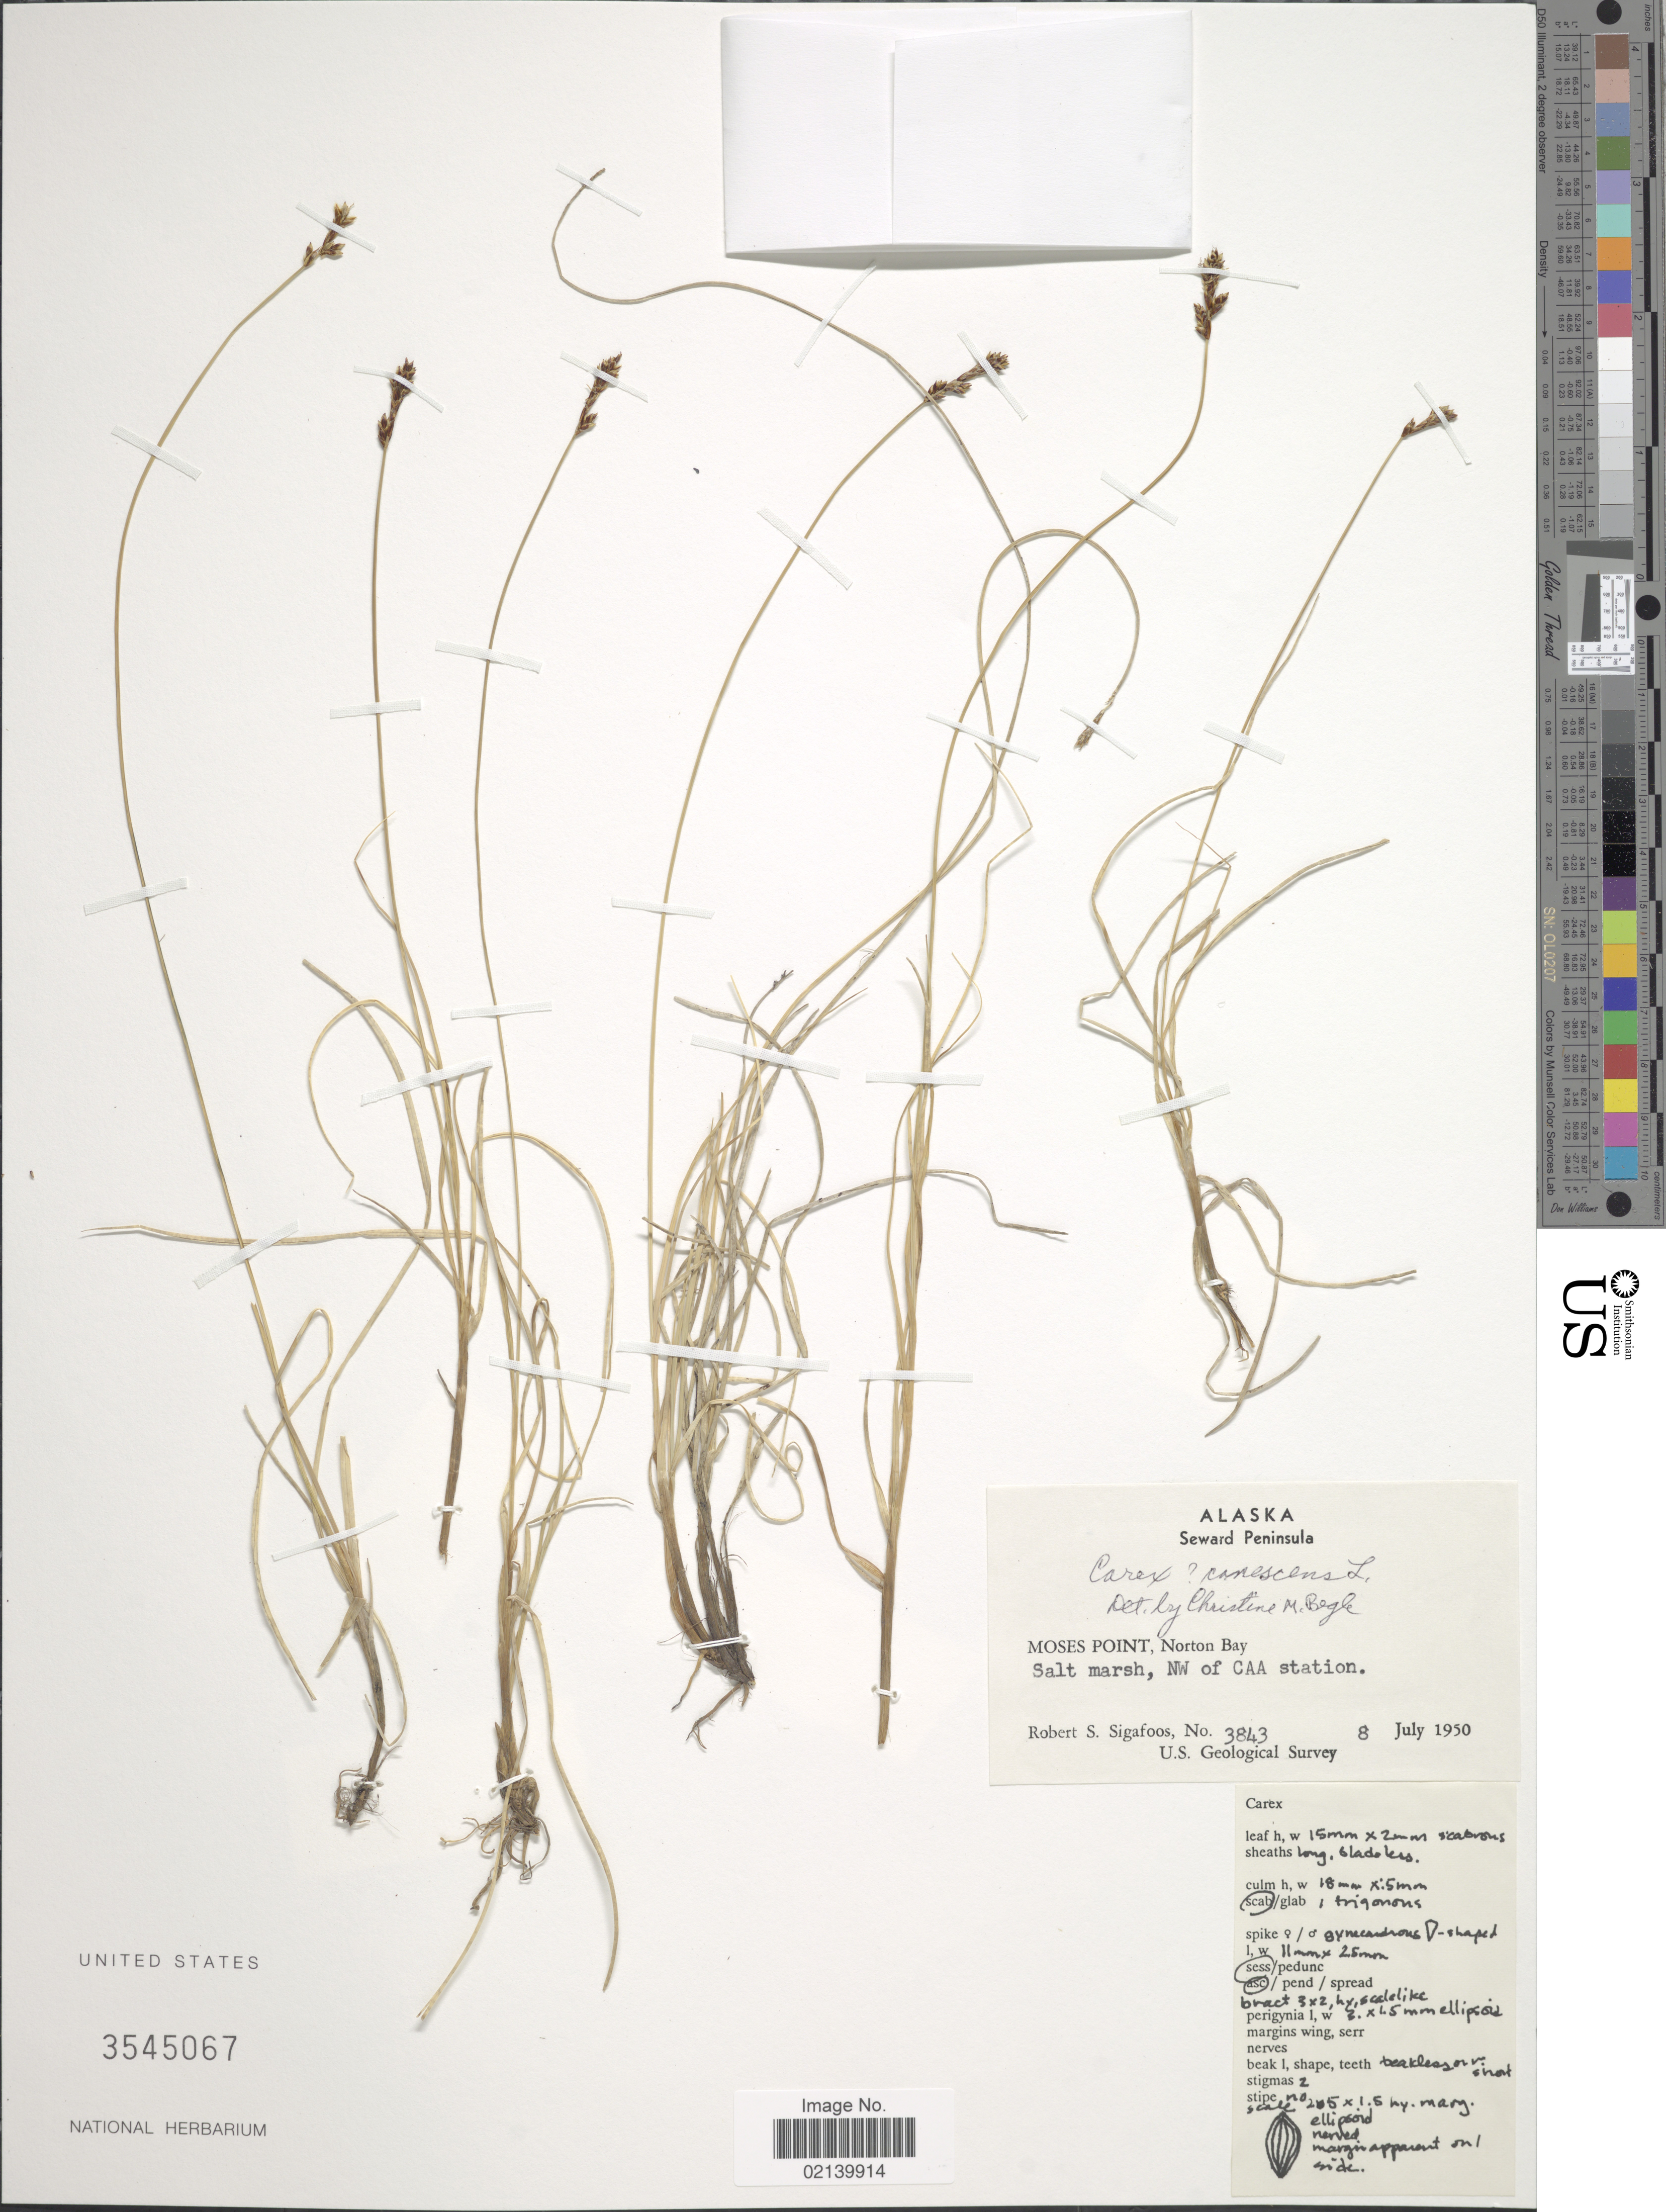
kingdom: Plantae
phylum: Tracheophyta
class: Liliopsida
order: Poales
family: Cyperaceae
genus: Carex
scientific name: Carex sp.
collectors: R. Sigafoos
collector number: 3843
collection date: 1950-07-08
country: United States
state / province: Alaska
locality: Alaska, Seward Peninsula. Moses Point, Norton Bay, Salt marsh, NW of CAA station.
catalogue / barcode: US 3545067